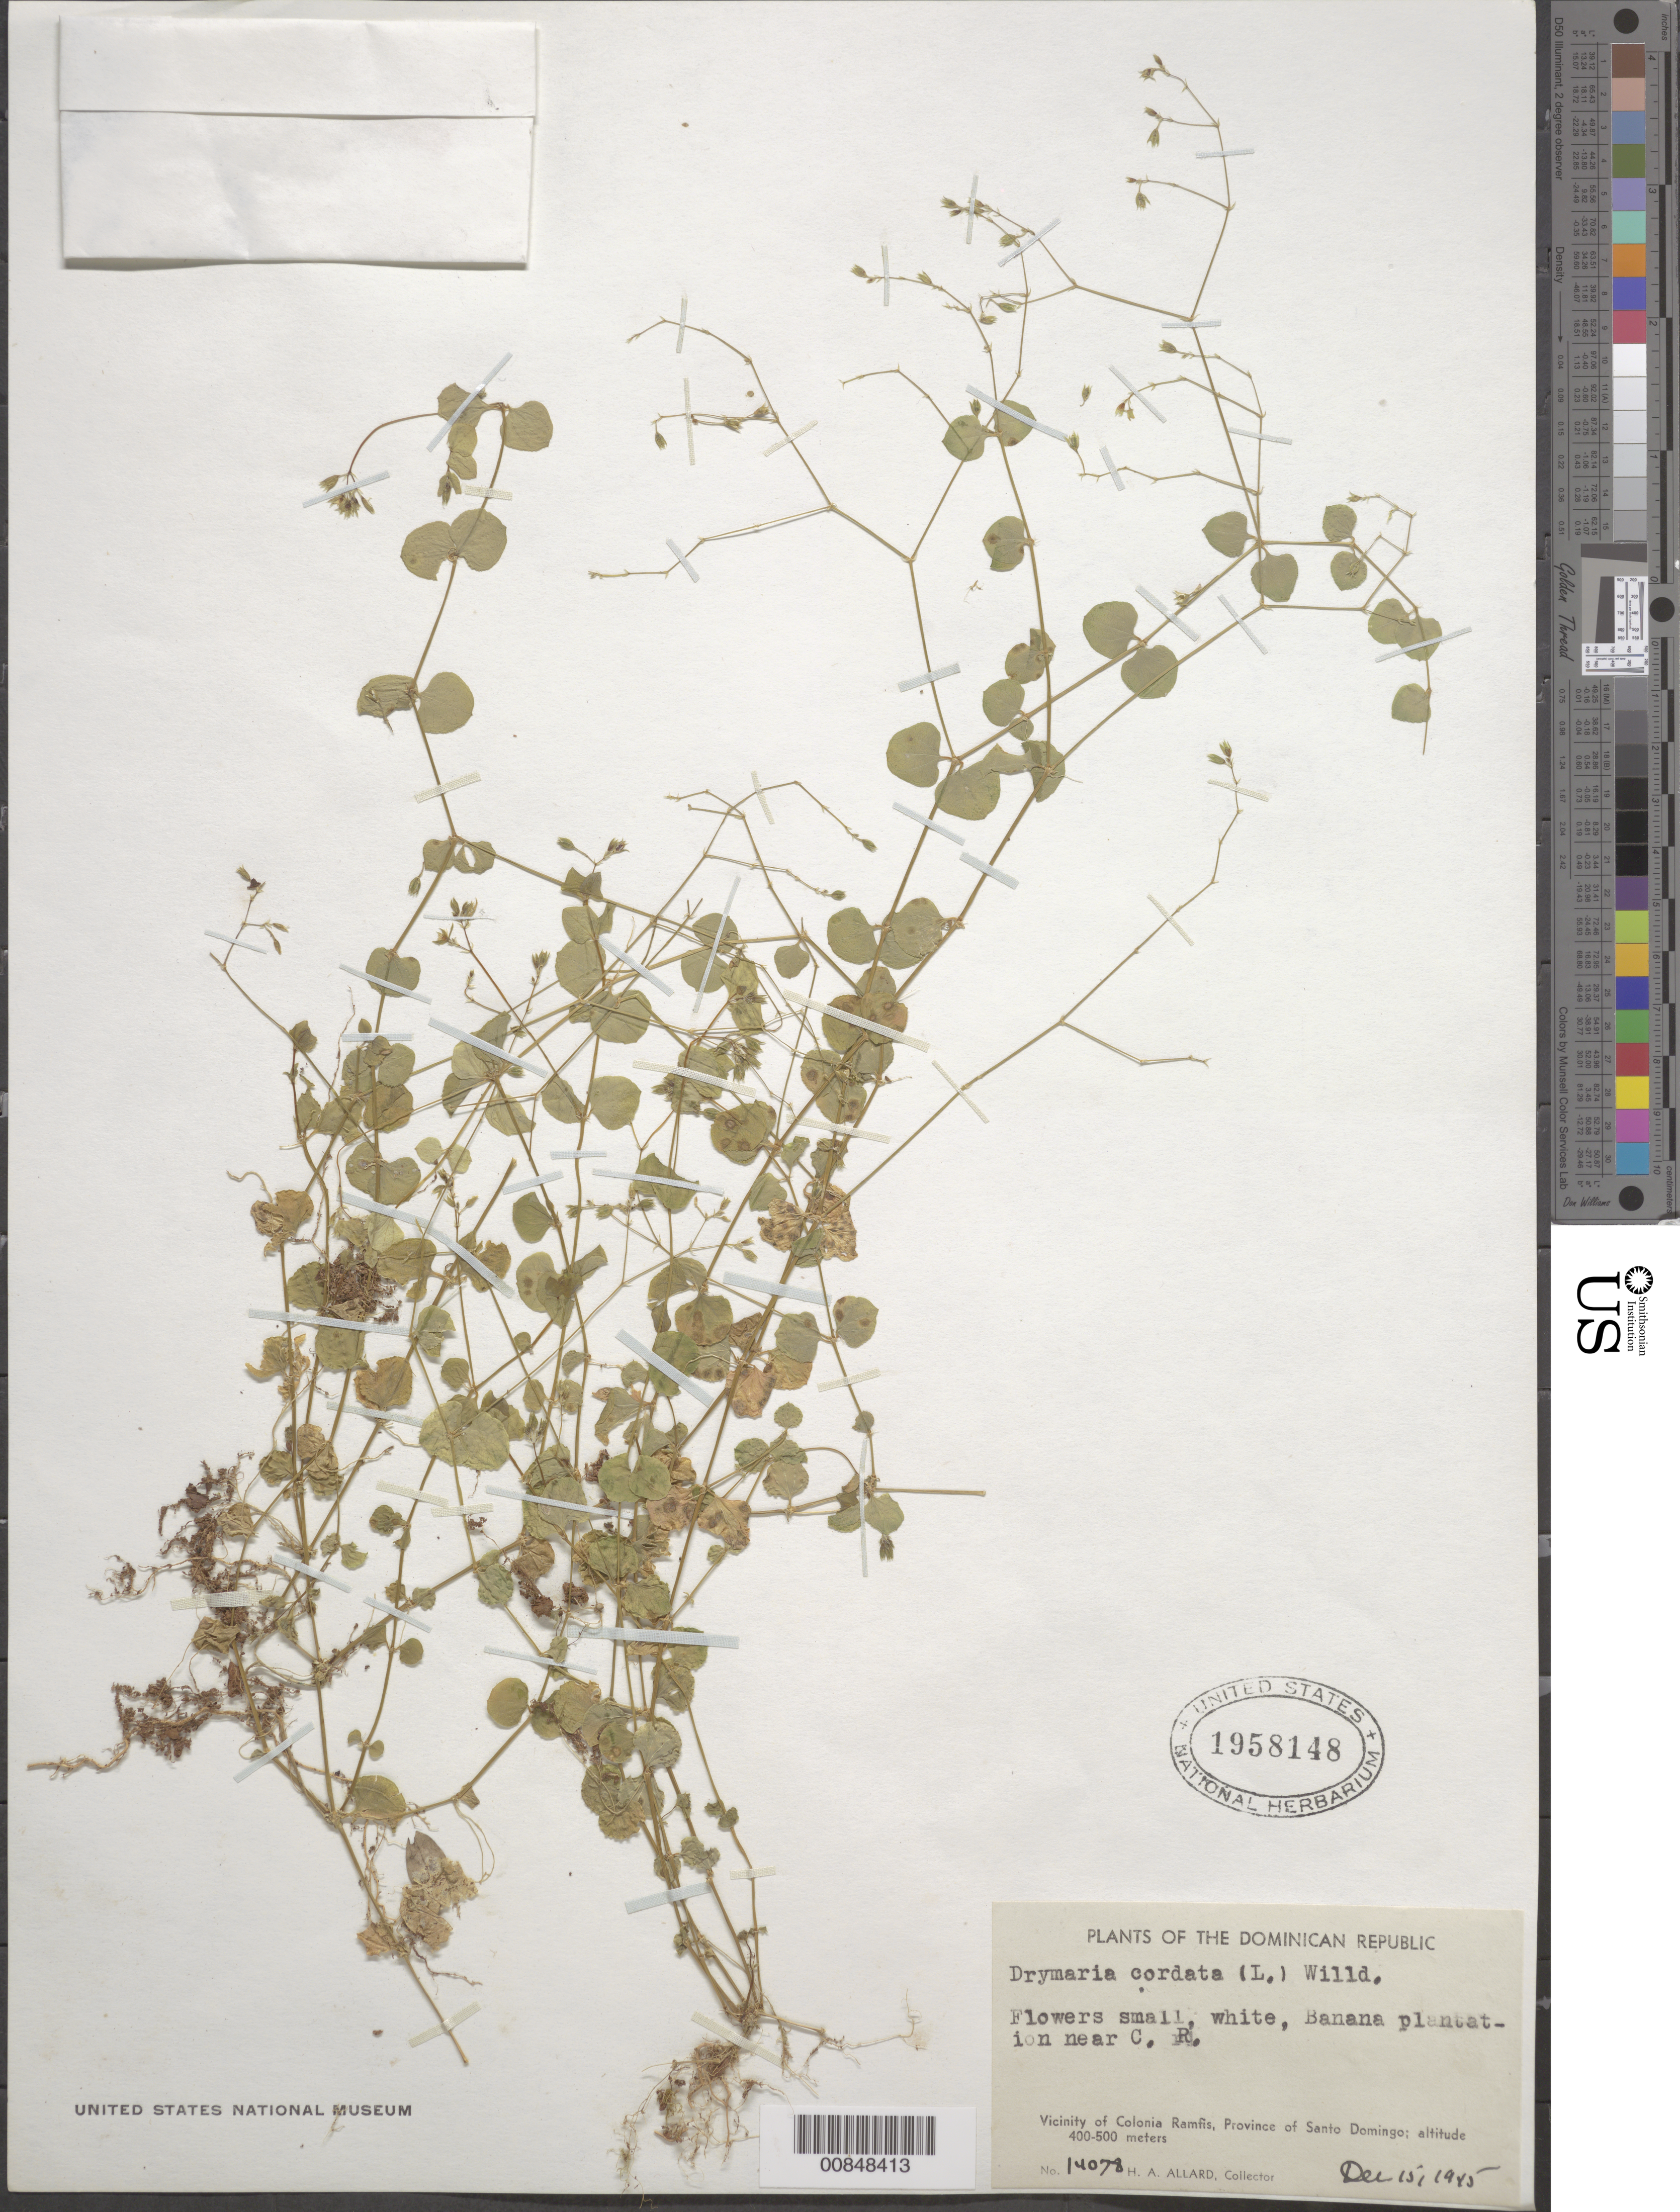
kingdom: Plantae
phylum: Tracheophyta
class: Magnoliopsida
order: Caryophyllales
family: Caryophyllaceae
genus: Drymaria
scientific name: Drymaria cordata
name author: (L.) Willd. ex Schult.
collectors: H. A. Allard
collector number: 14078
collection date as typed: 15 Dec 1945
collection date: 1945-12-15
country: Dominican Republic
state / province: Distrito Nacional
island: Hispaniola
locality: Vicinity of Colonia Ramfis, Province of Santo Domingo (obsolete). Banana plantation near C.R.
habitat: Banana plantation.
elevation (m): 400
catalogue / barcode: US 1958148